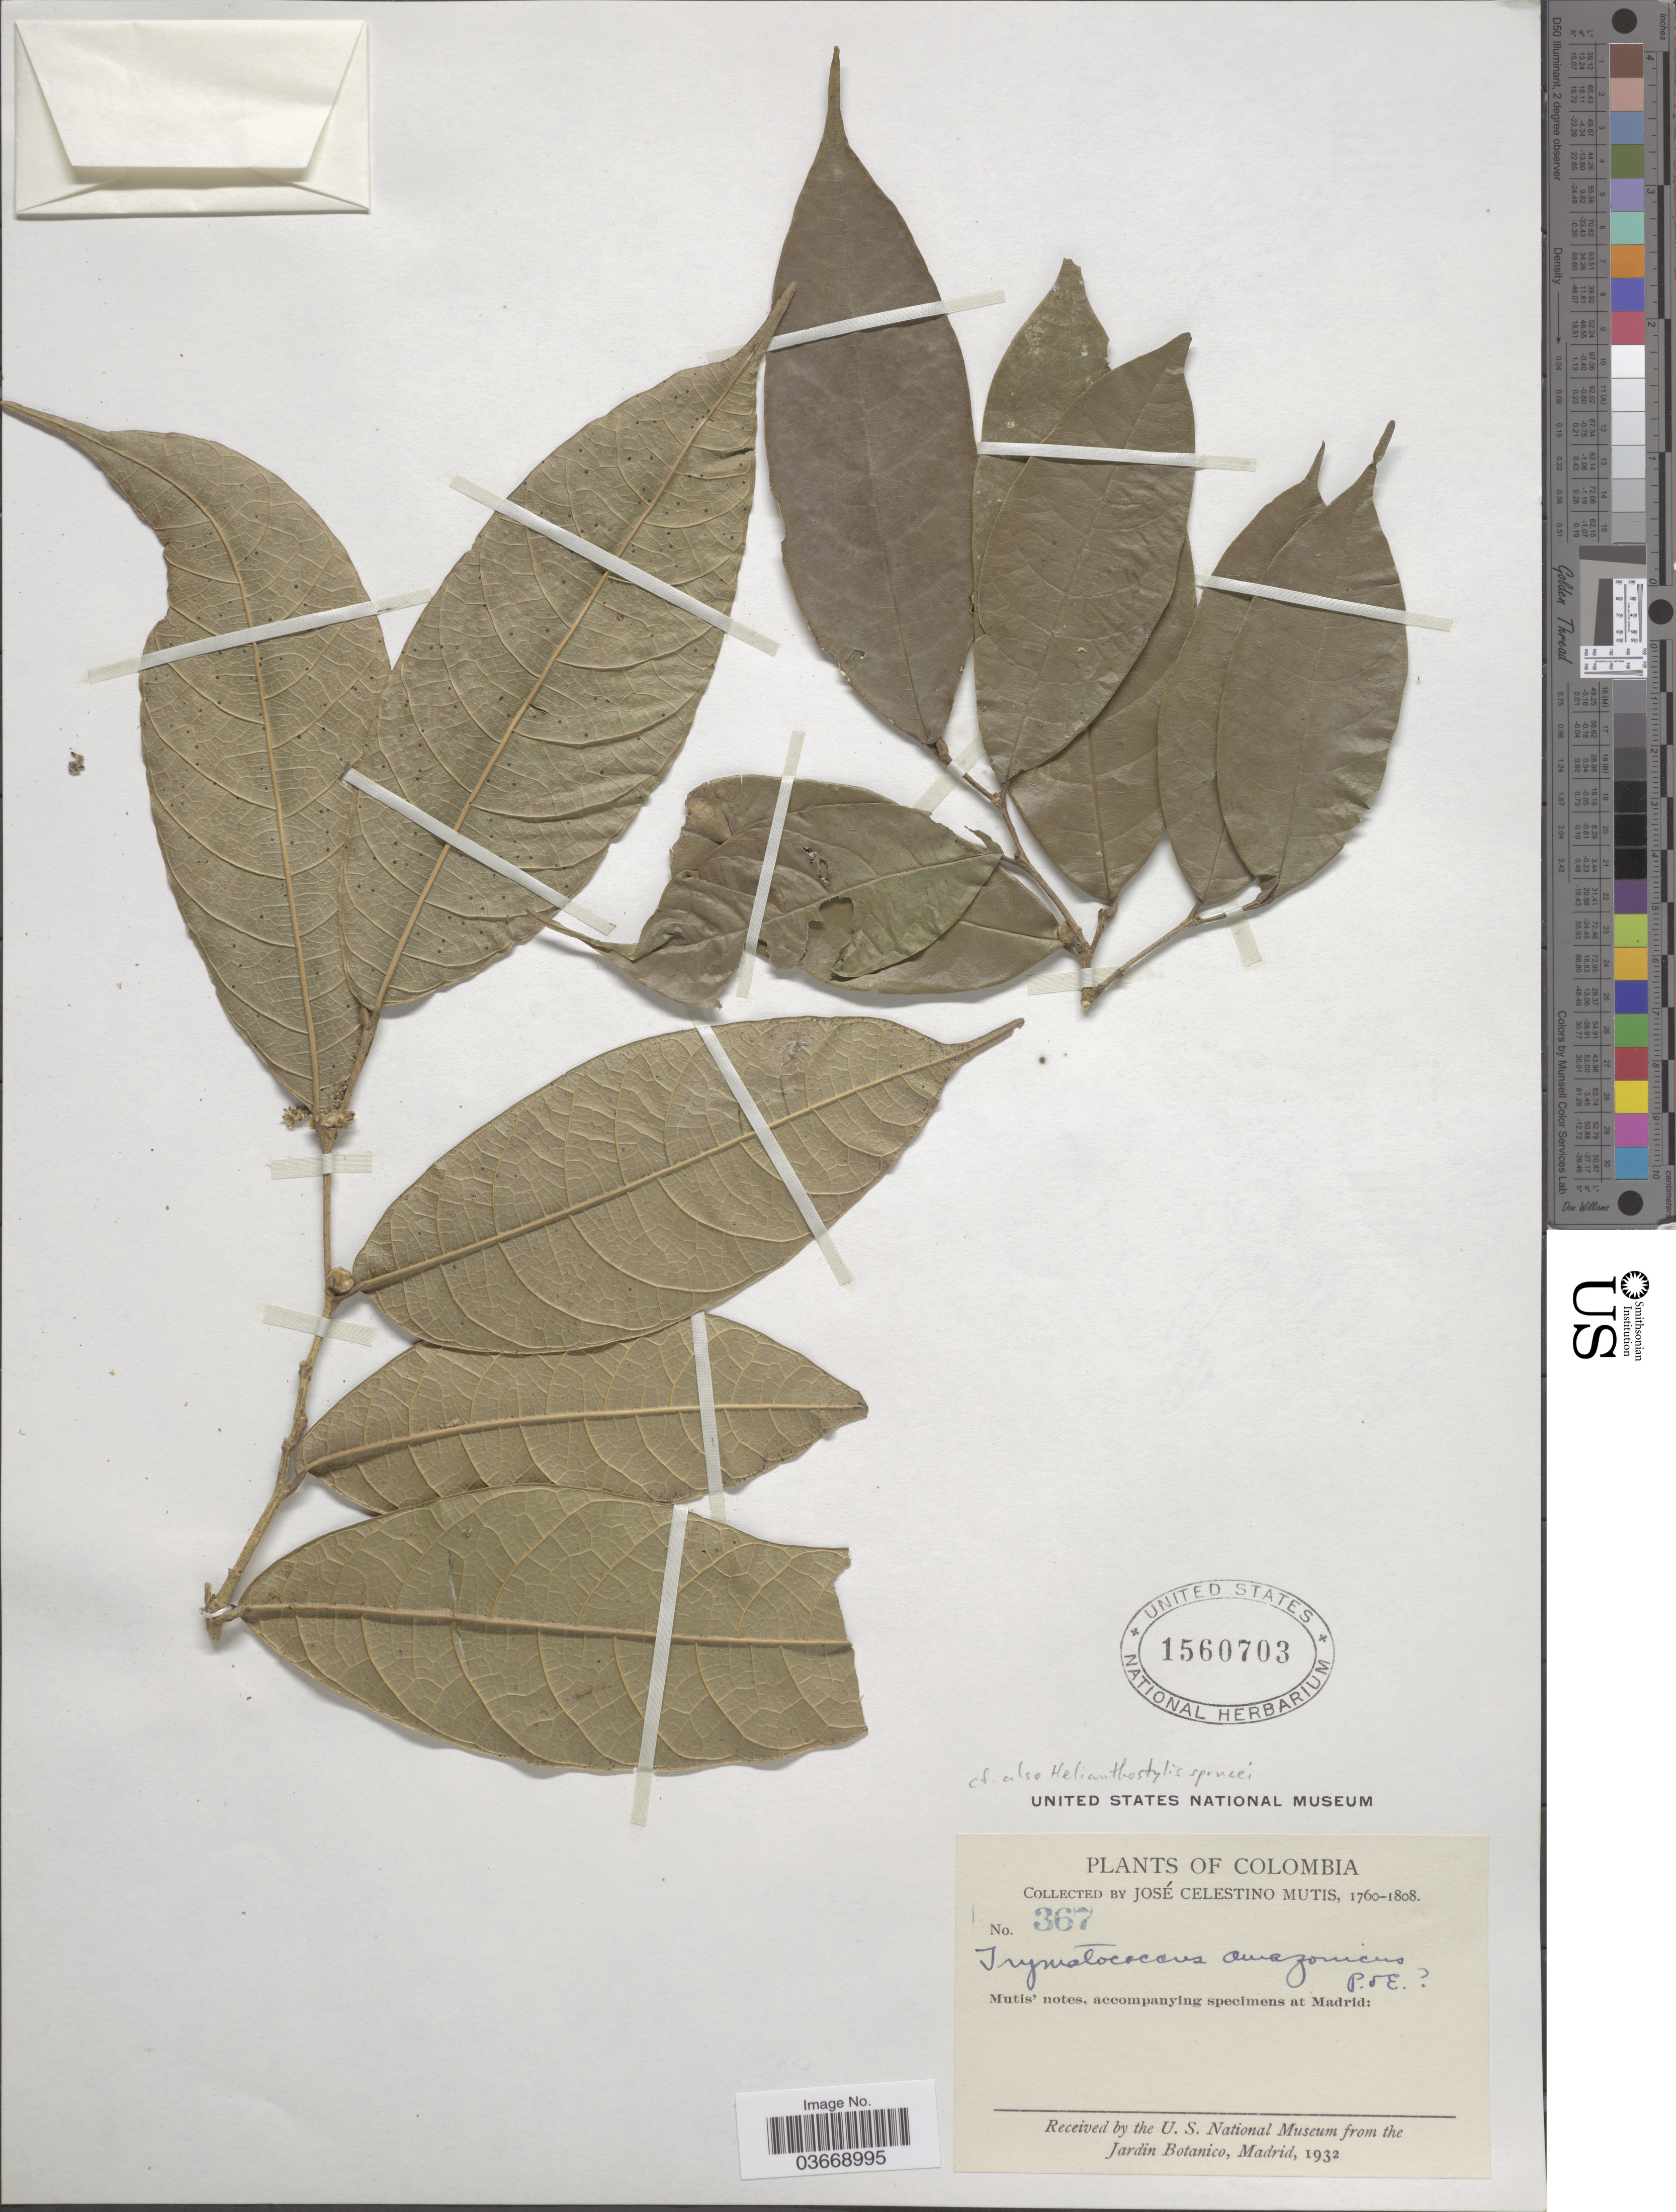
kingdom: Plantae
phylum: Tracheophyta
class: Magnoliopsida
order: Rosales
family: Moraceae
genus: Brosimum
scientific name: Brosimum amazonicum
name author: (Poepp. & Endl.) E. M. Gardner & Zerega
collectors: J. C. B. Mutis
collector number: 367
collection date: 1760/1808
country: Colombia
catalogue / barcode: US 1560703